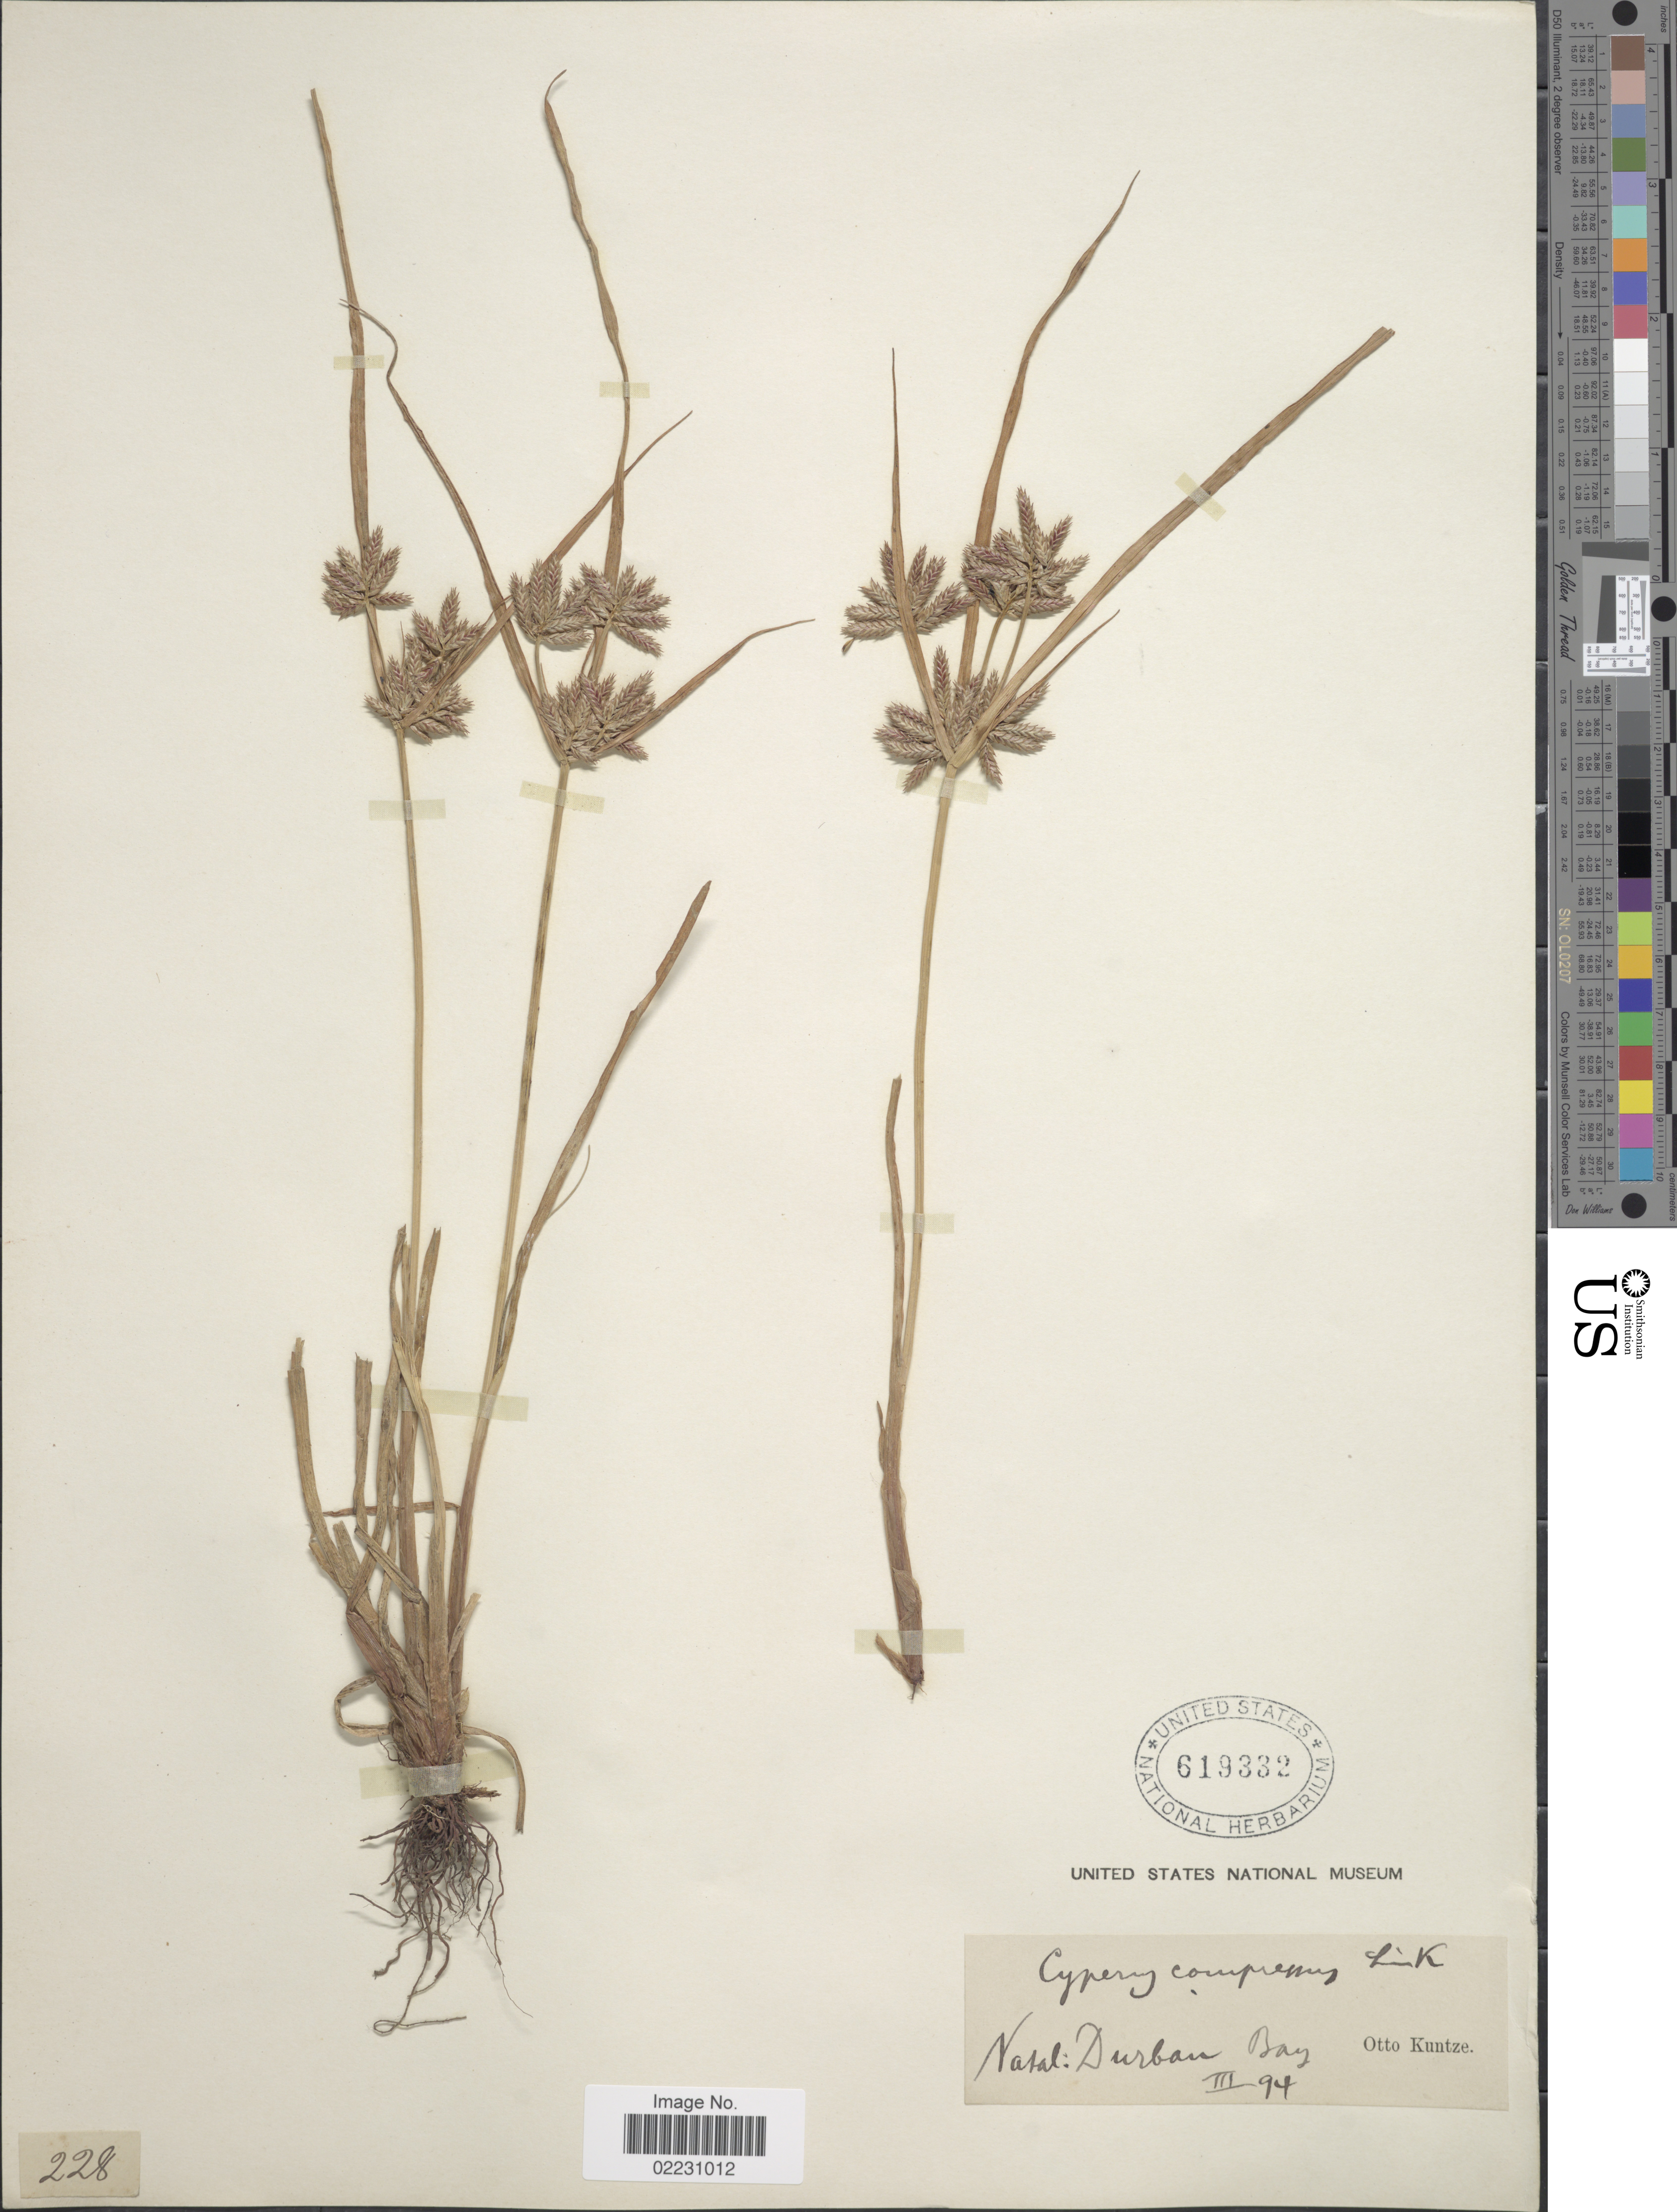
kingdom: Plantae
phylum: Tracheophyta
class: Liliopsida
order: Poales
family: Cyperaceae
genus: Cyperus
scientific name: Cyperus compressus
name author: L.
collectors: C.E.O. Kuntze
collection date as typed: Transcribed d/m/y: /3/94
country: South Africa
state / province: KwaZulu-Natal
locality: Natal: Durban Bay.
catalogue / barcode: US 619332